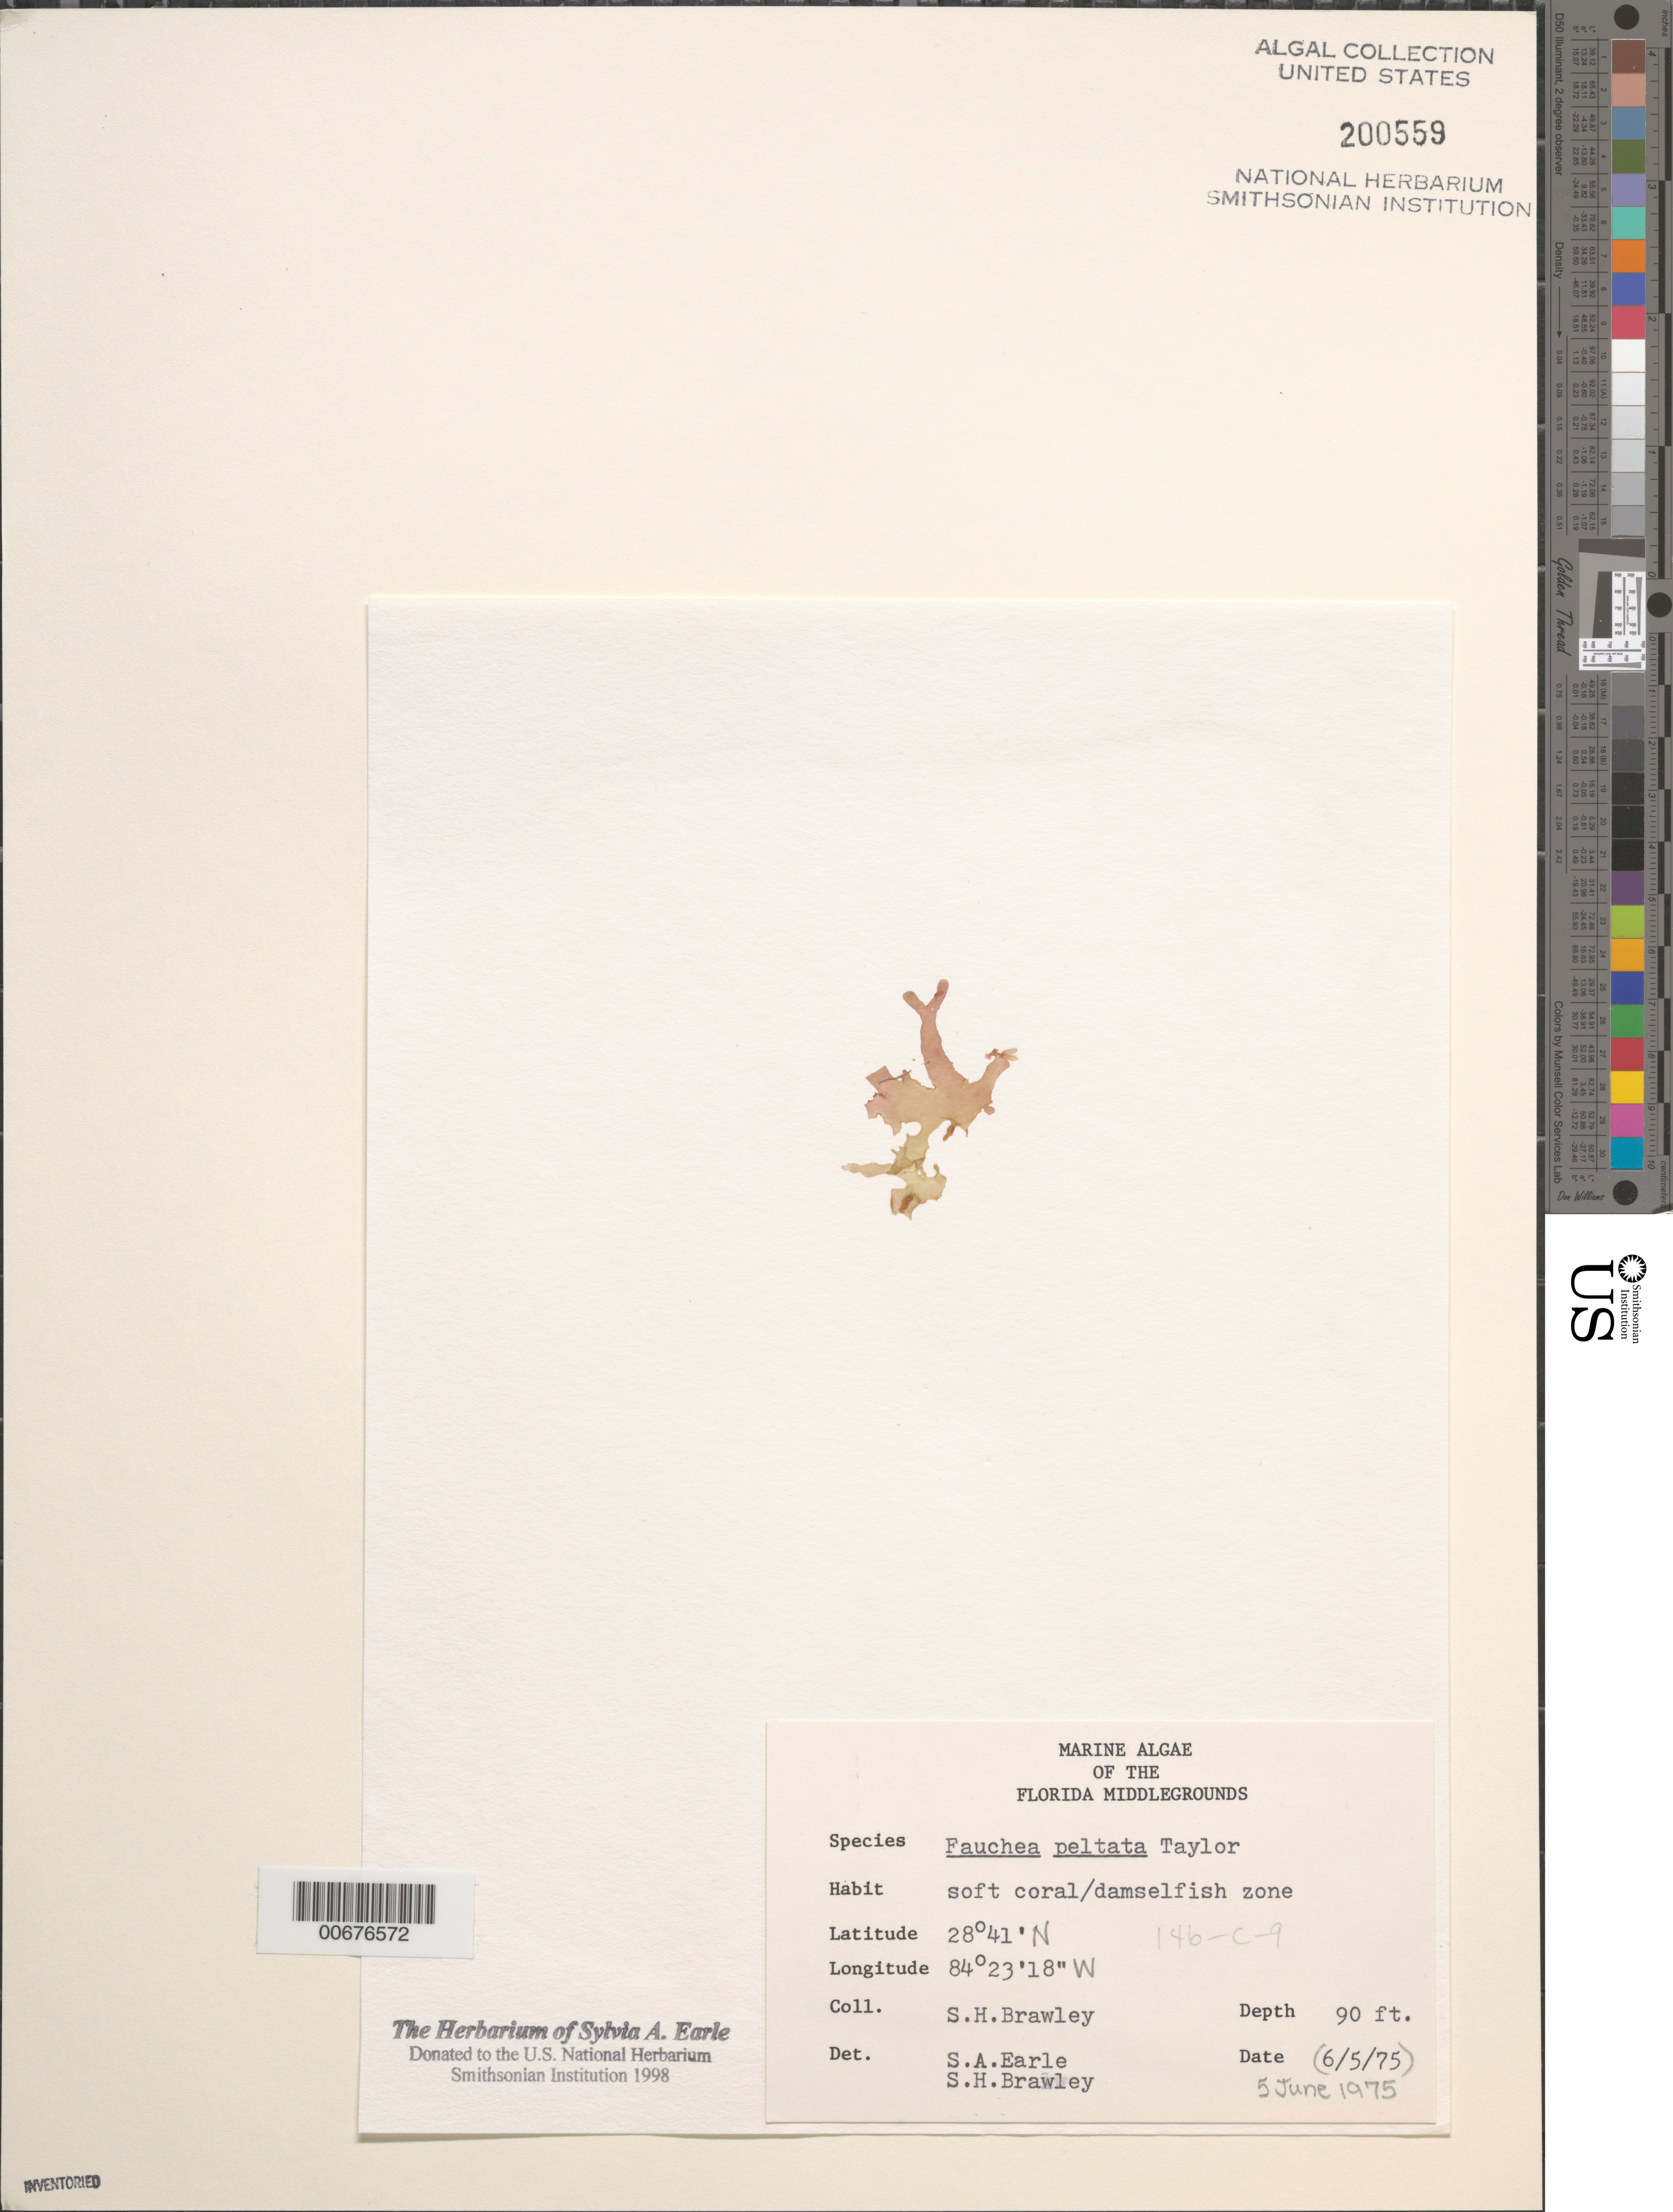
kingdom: Plantae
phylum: Rhodophyta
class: Florideophyceae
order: Rhodymeniales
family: Hymenocladiaceae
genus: Asteromenia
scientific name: Asteromenia peltata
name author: (W.R. Taylor) Huisman & A.J.K. Millar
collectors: S. Brawley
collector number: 146-c-9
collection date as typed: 05 Jun 1975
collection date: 1975-06-05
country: United States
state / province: Florida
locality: Florida Middle Grounds, Gulf of Mexico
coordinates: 28 41' N, 84 23' 18" W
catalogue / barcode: US 200559